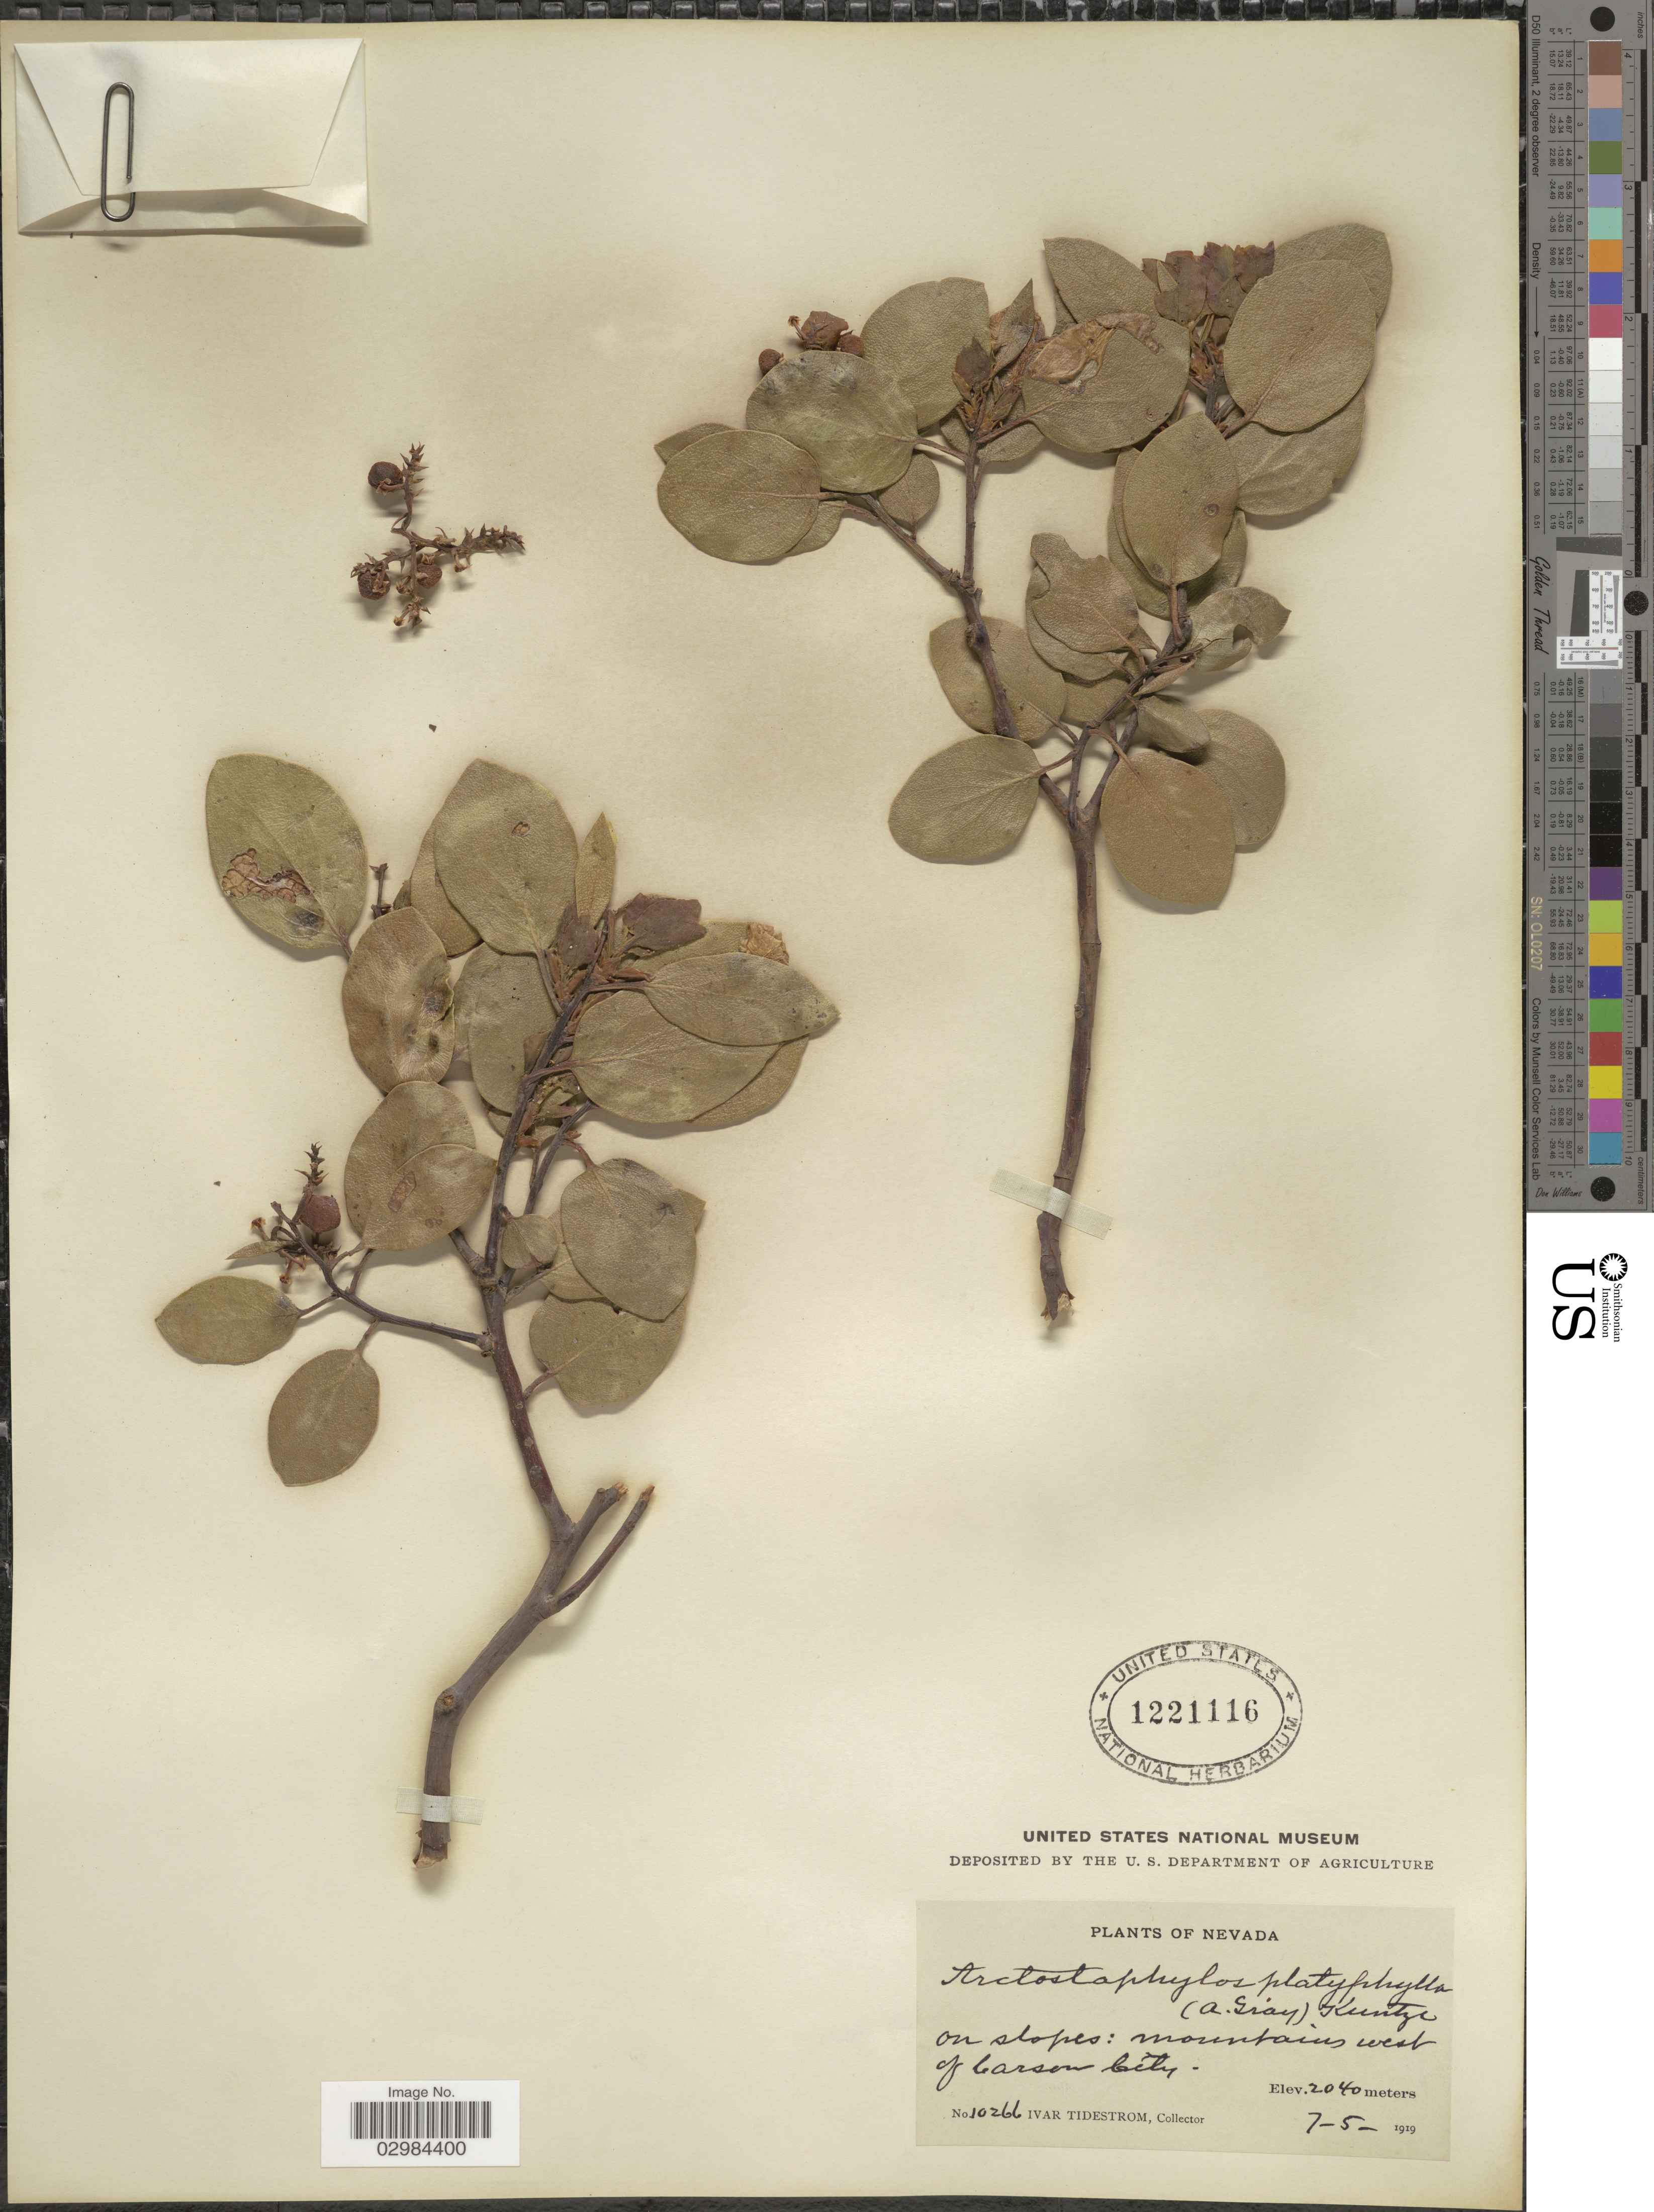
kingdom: Plantae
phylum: Tracheophyta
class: Magnoliopsida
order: Ericales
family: Ericaceae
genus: Arctostaphylos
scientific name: Arctostaphylos platyphylla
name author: (A. Gray) Kuntze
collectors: I. F. Tidestrom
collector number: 10266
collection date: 1919-07-05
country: United States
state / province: Nevada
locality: On slopes: mountains west of Carson City.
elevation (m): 2040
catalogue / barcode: US 1221116